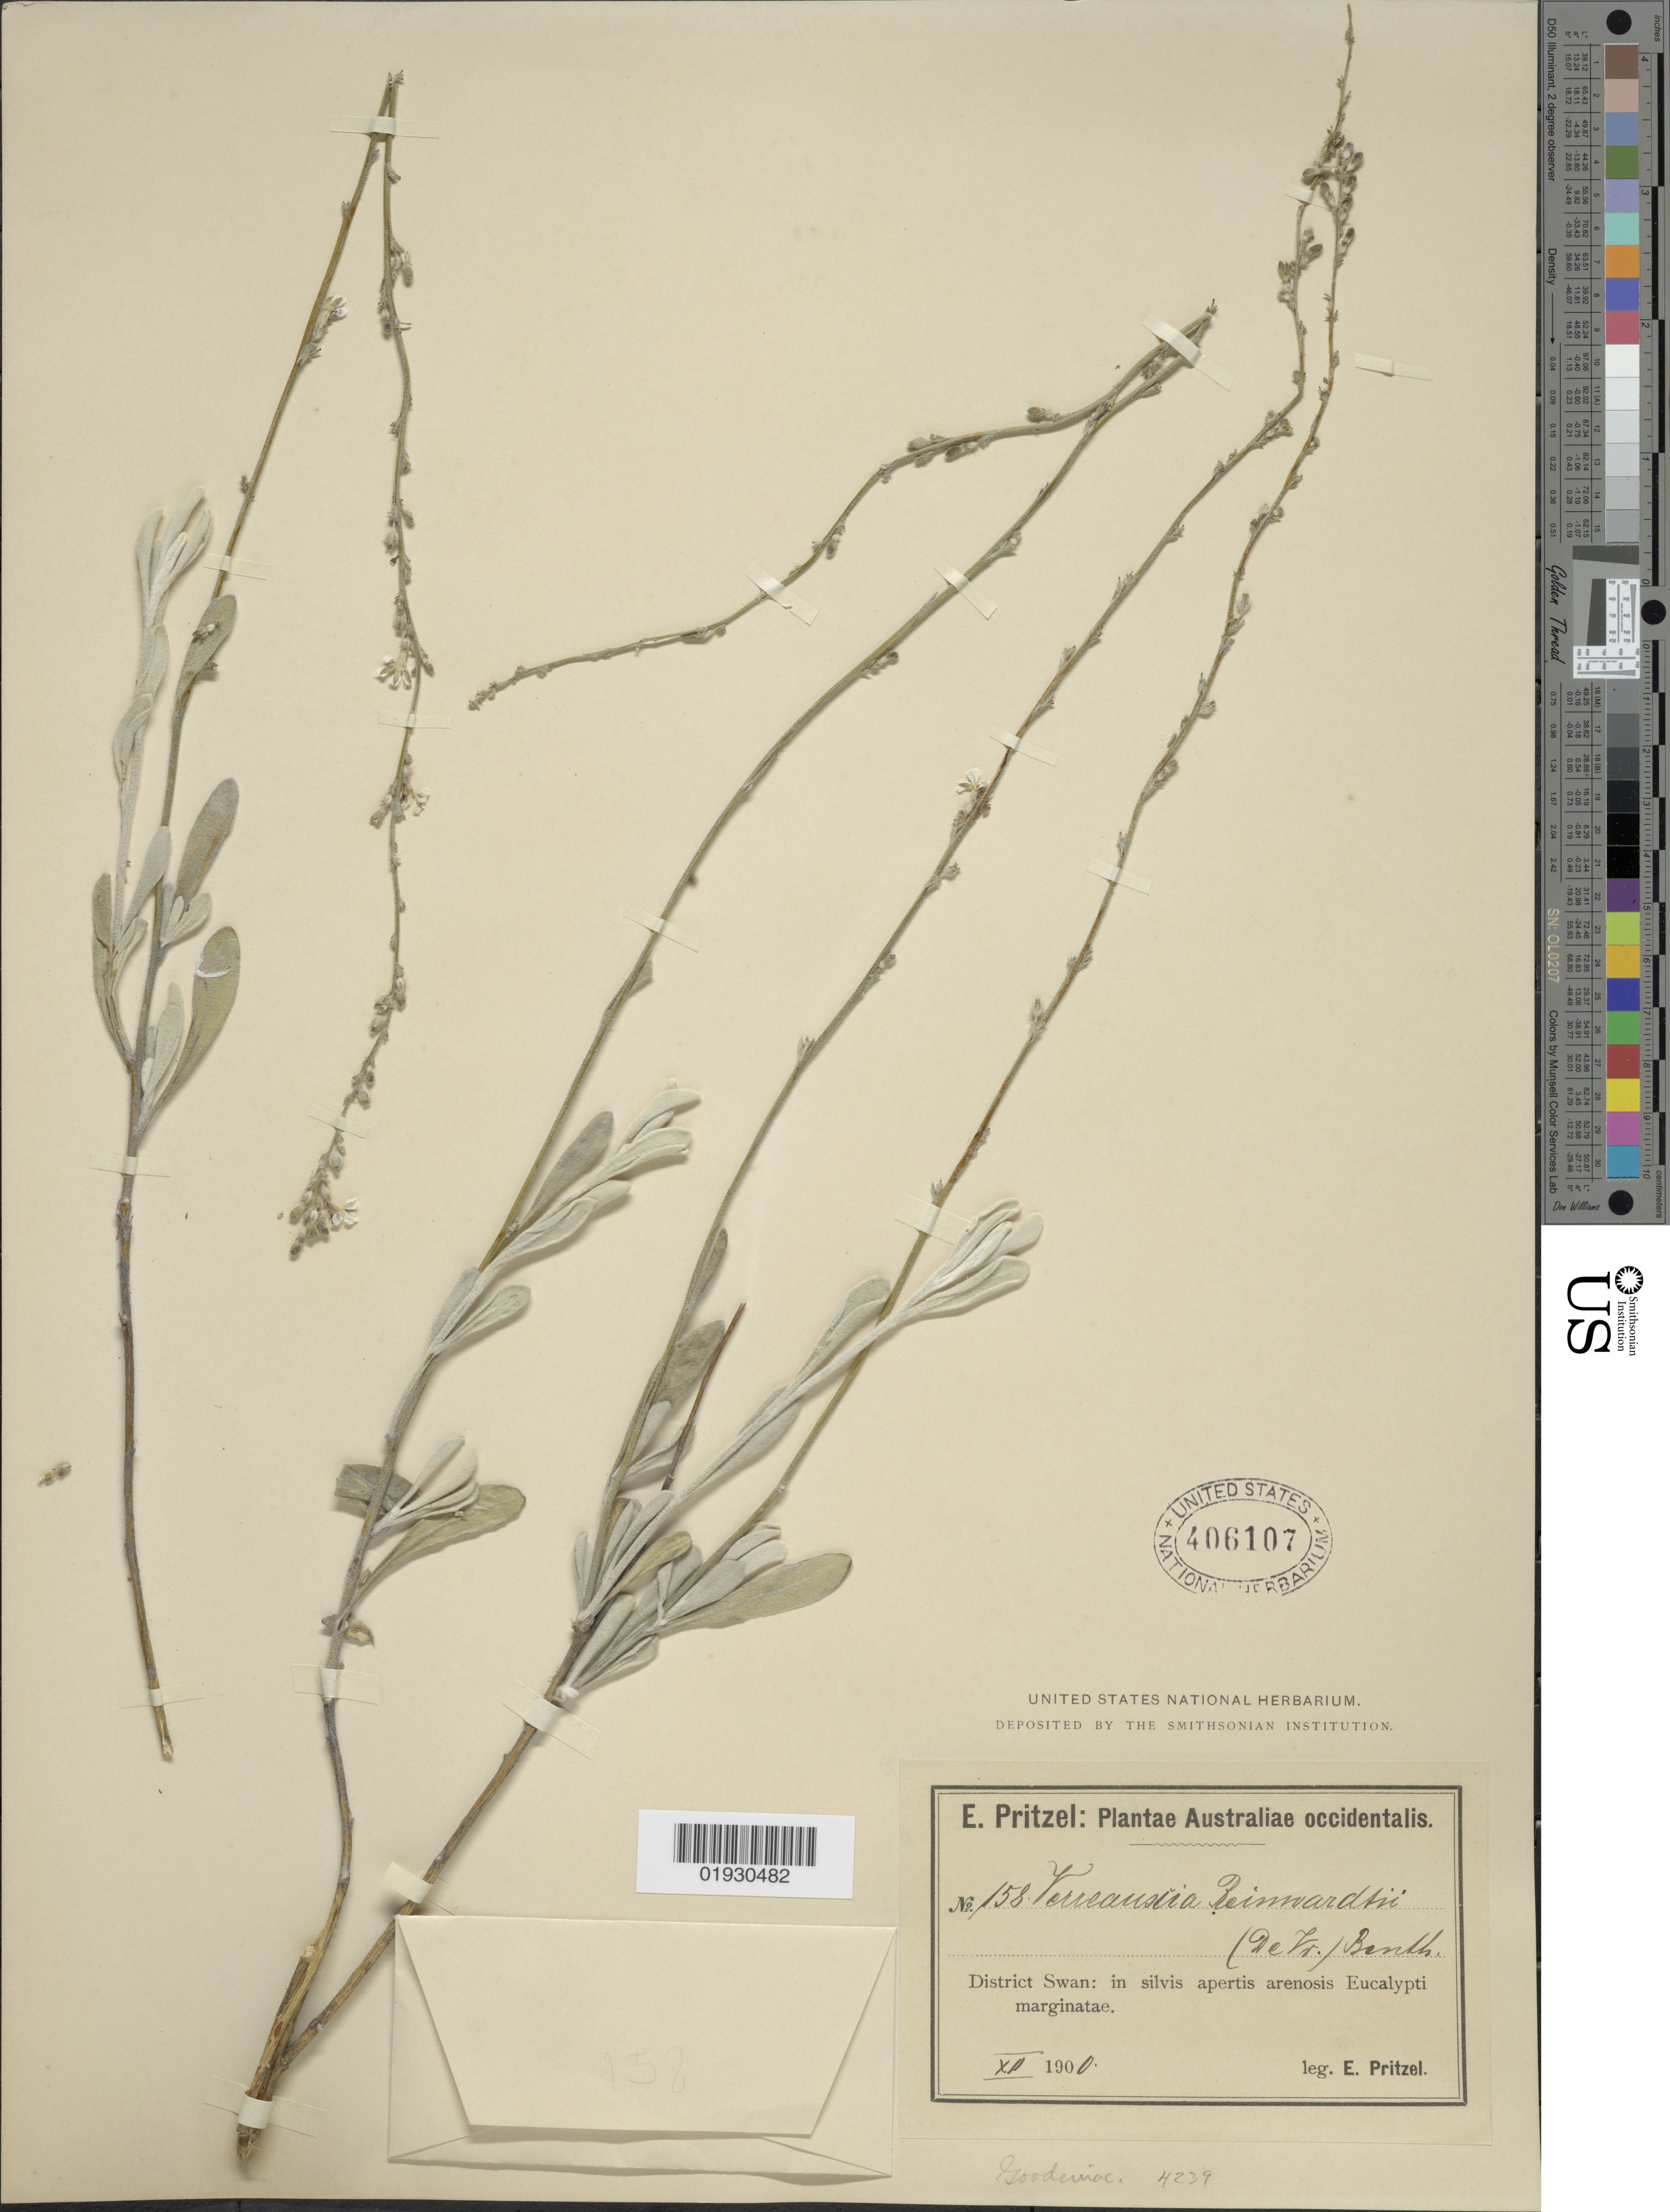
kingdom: Plantae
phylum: Tracheophyta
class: Magnoliopsida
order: Asterales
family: Goodeniaceae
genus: Verreauxia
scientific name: Verreauxia reinwardtii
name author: Benth.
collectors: E. G. Pritzel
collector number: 158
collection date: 1900-12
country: Australia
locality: District Swan: in silvis apertis arenosis Eucalypti marginatae.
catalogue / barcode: US 406107